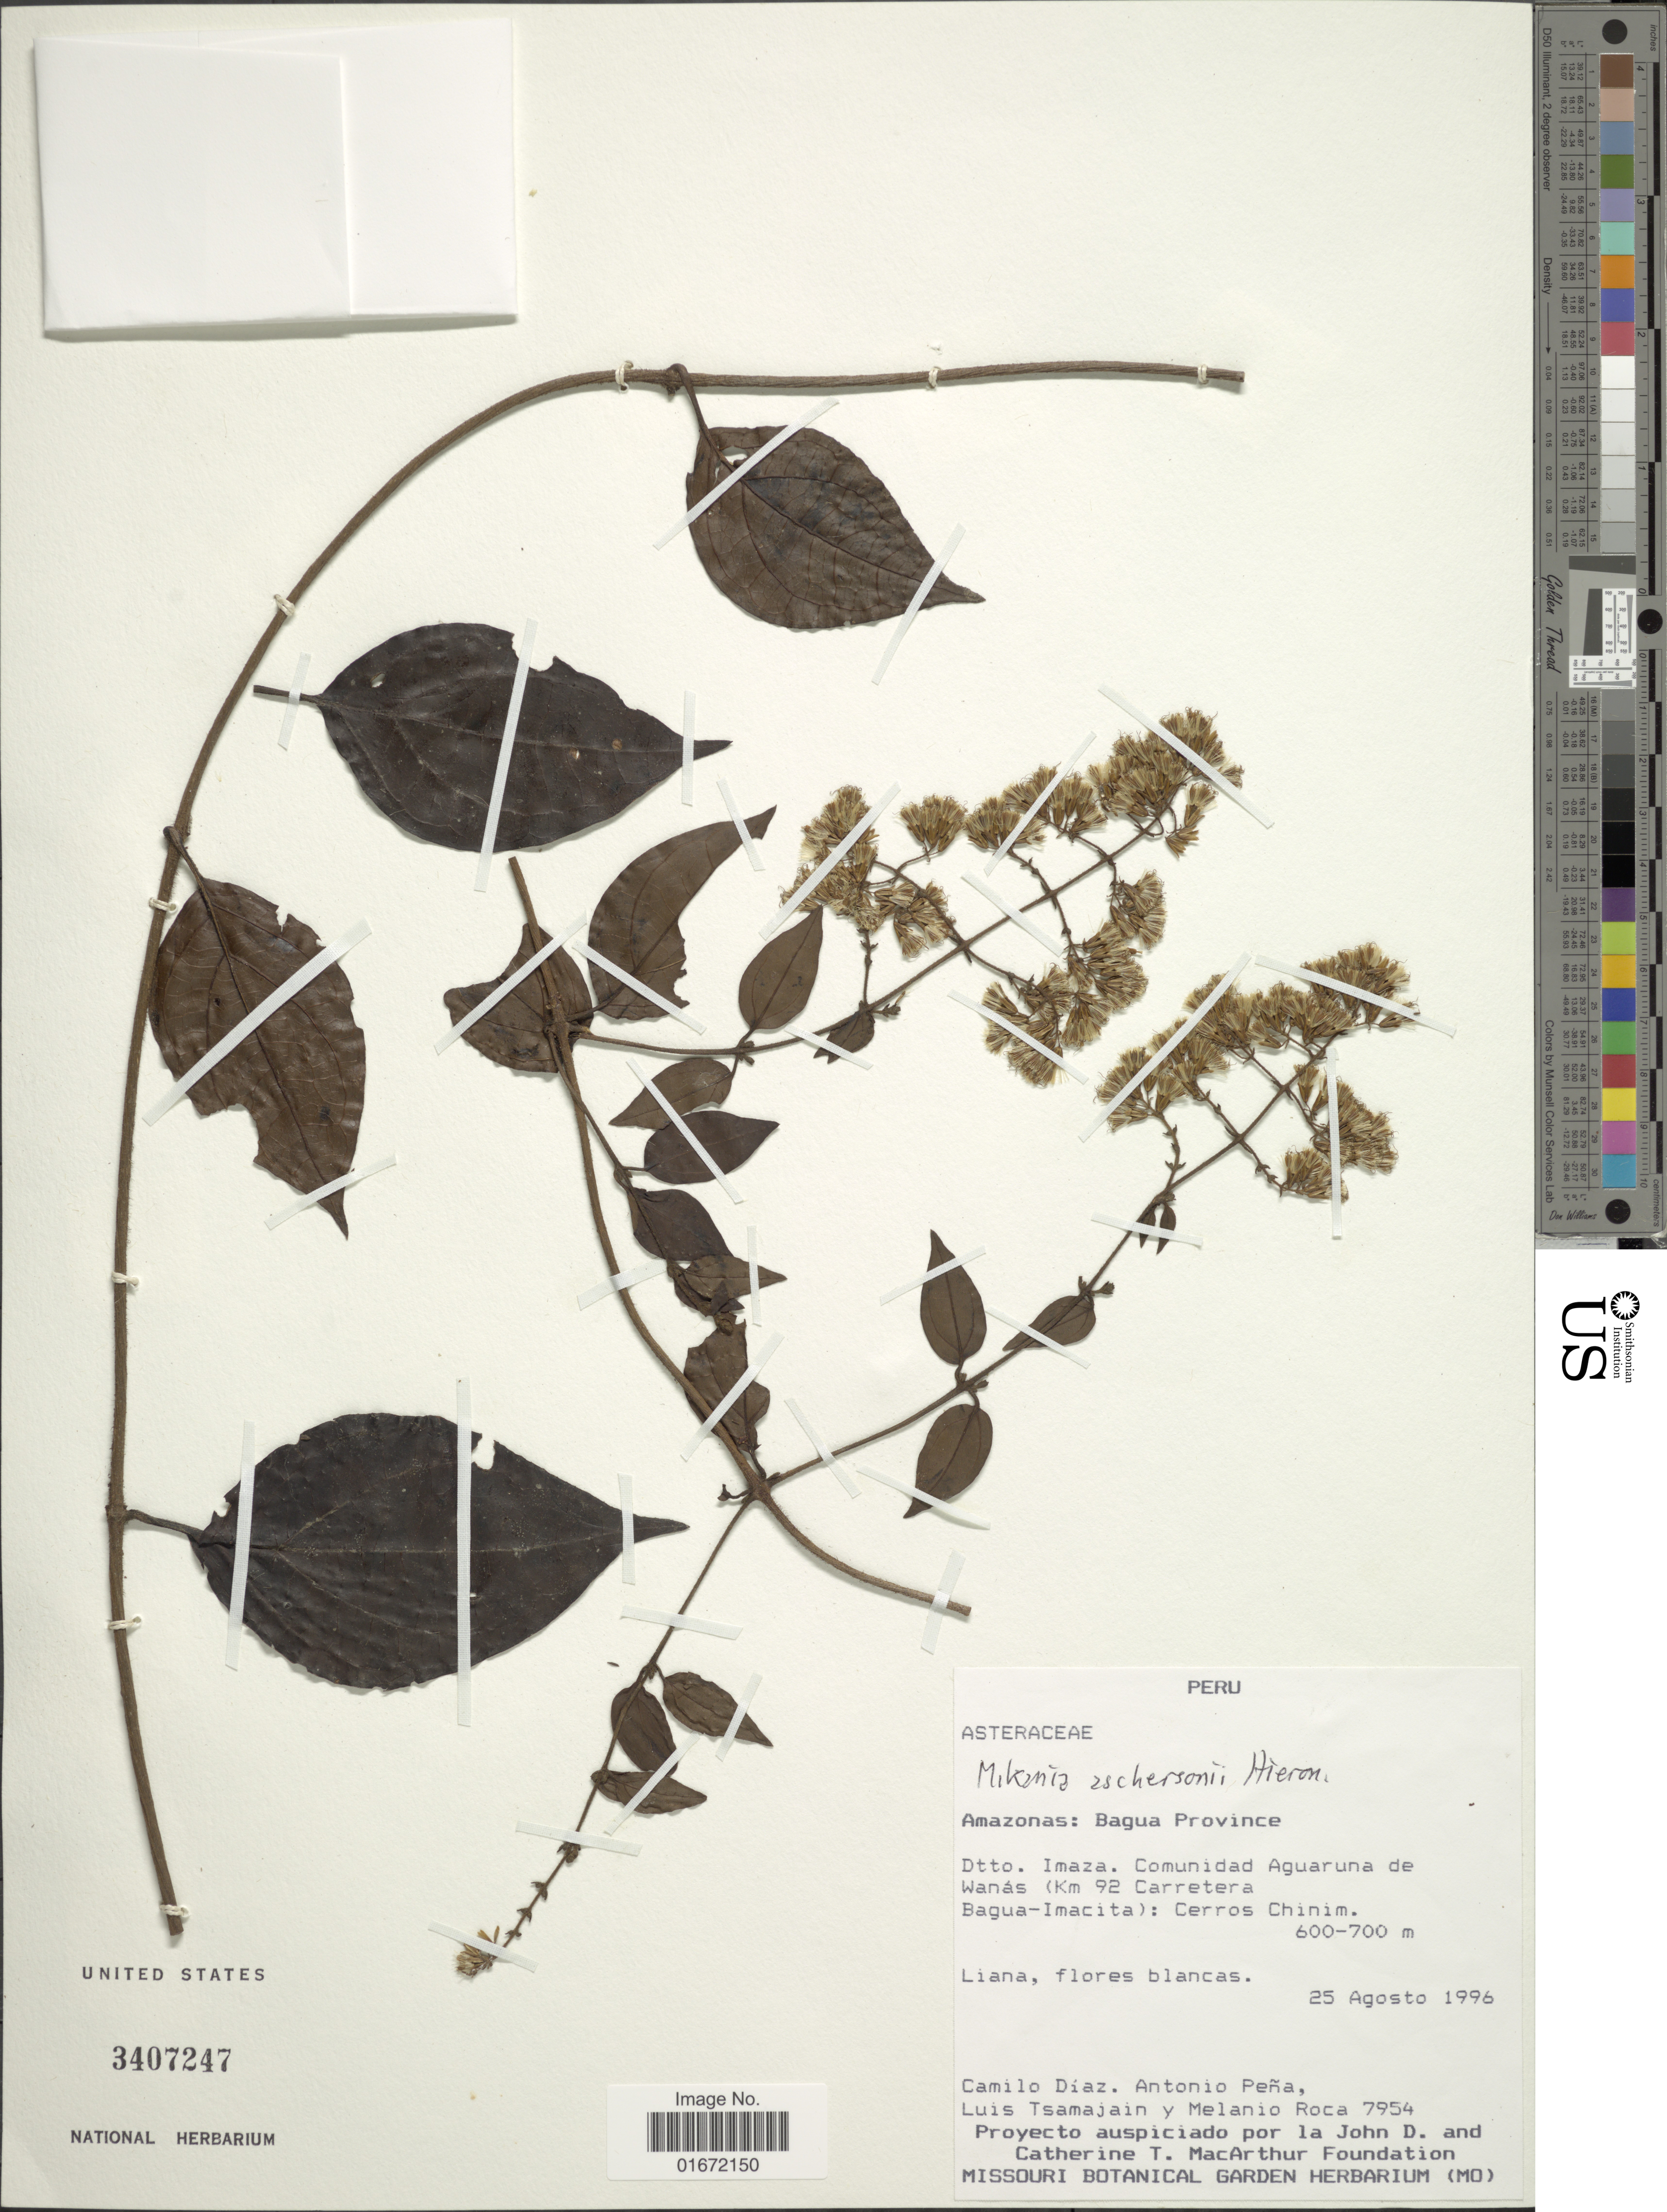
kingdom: Plantae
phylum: Tracheophyta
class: Magnoliopsida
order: Asterales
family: Asteraceae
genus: Mikania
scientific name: Mikania aschersonii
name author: Hieron.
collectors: C. Díaz, A. Peña, L. Tsamajain & M. Roca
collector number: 7954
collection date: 1996-08-25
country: Peru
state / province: Amazonas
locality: Amazonas: Bagua Province. Dtto. Imaza. Comunidad Aguaruna de Wanás (Km 92 Carretera Bahua-Imacita): Cerros Chinim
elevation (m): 600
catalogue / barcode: US 3407247